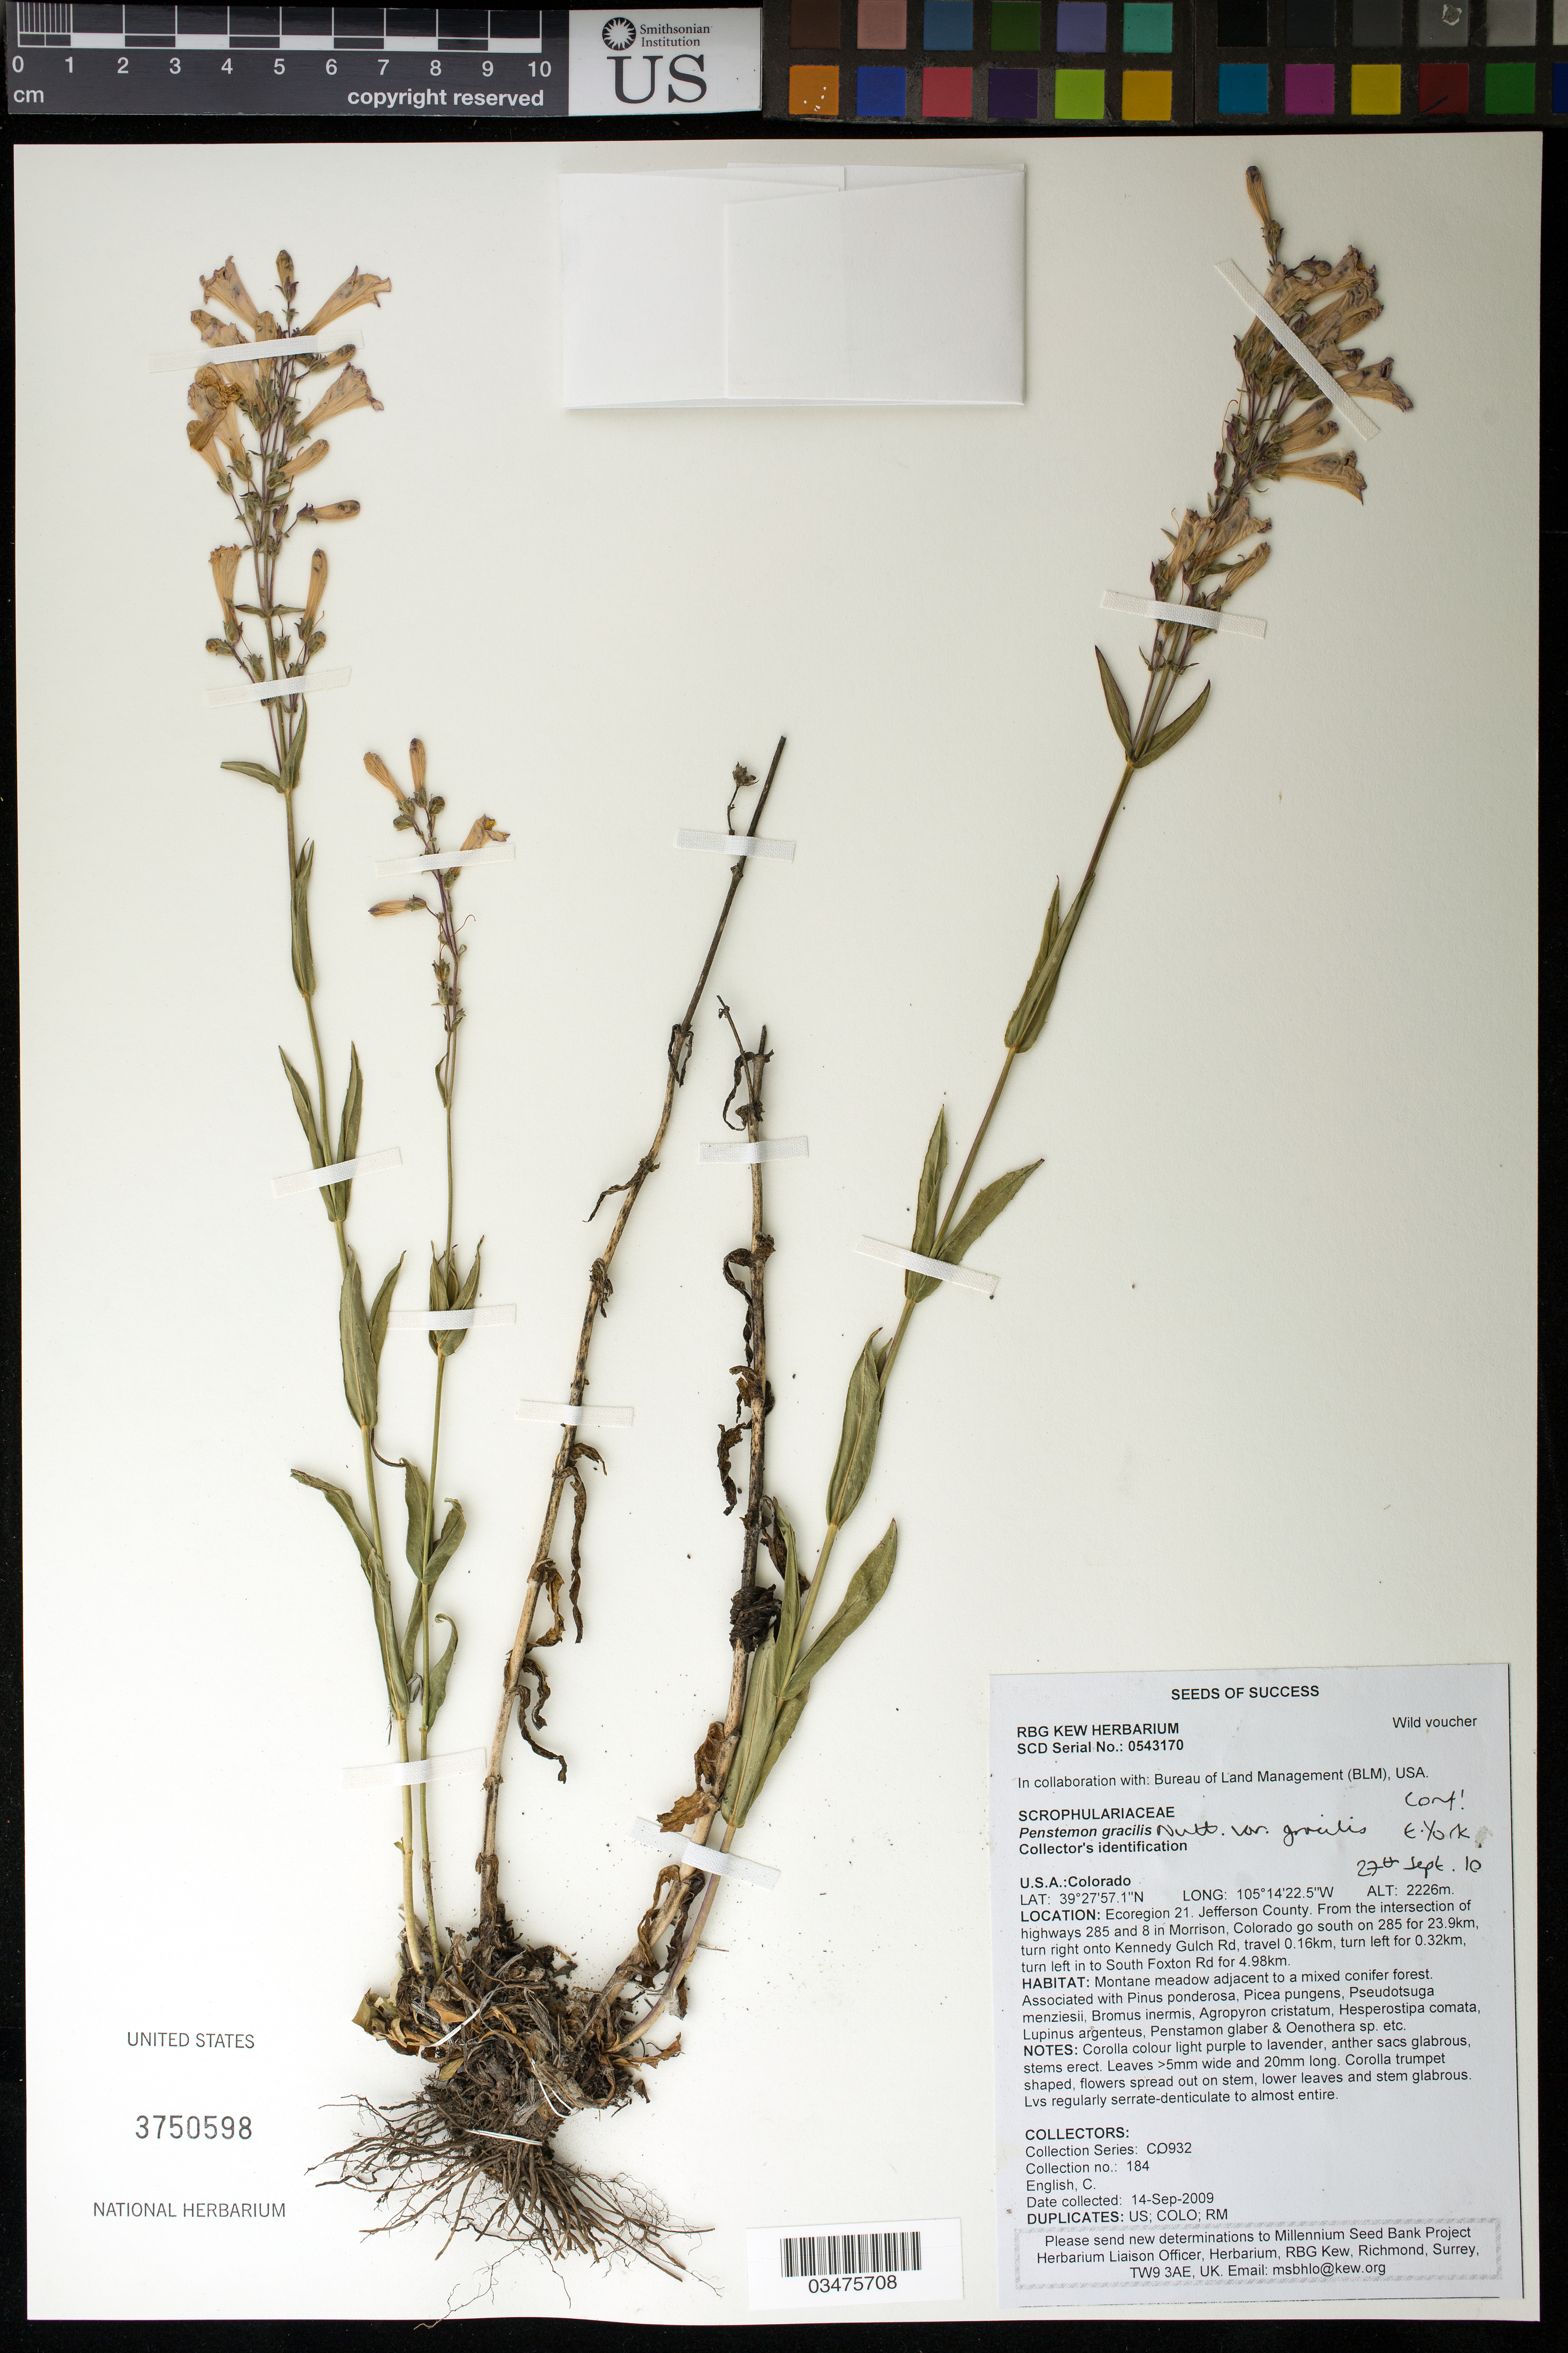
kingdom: Plantae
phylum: Tracheophyta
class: Magnoliopsida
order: Lamiales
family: Plantaginaceae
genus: Penstemon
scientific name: Penstemon gracilis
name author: Nutt.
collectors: C. English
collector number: CO932-184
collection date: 2009-09-14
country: United States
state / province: Colorado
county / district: Jefferson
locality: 4.98 km on South Foxton Rd.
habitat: Montane meadow adjacent to a mixed conifer forest. With Pinus ponderosa, Picea pungens, ect.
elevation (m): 2226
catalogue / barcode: US 3750598